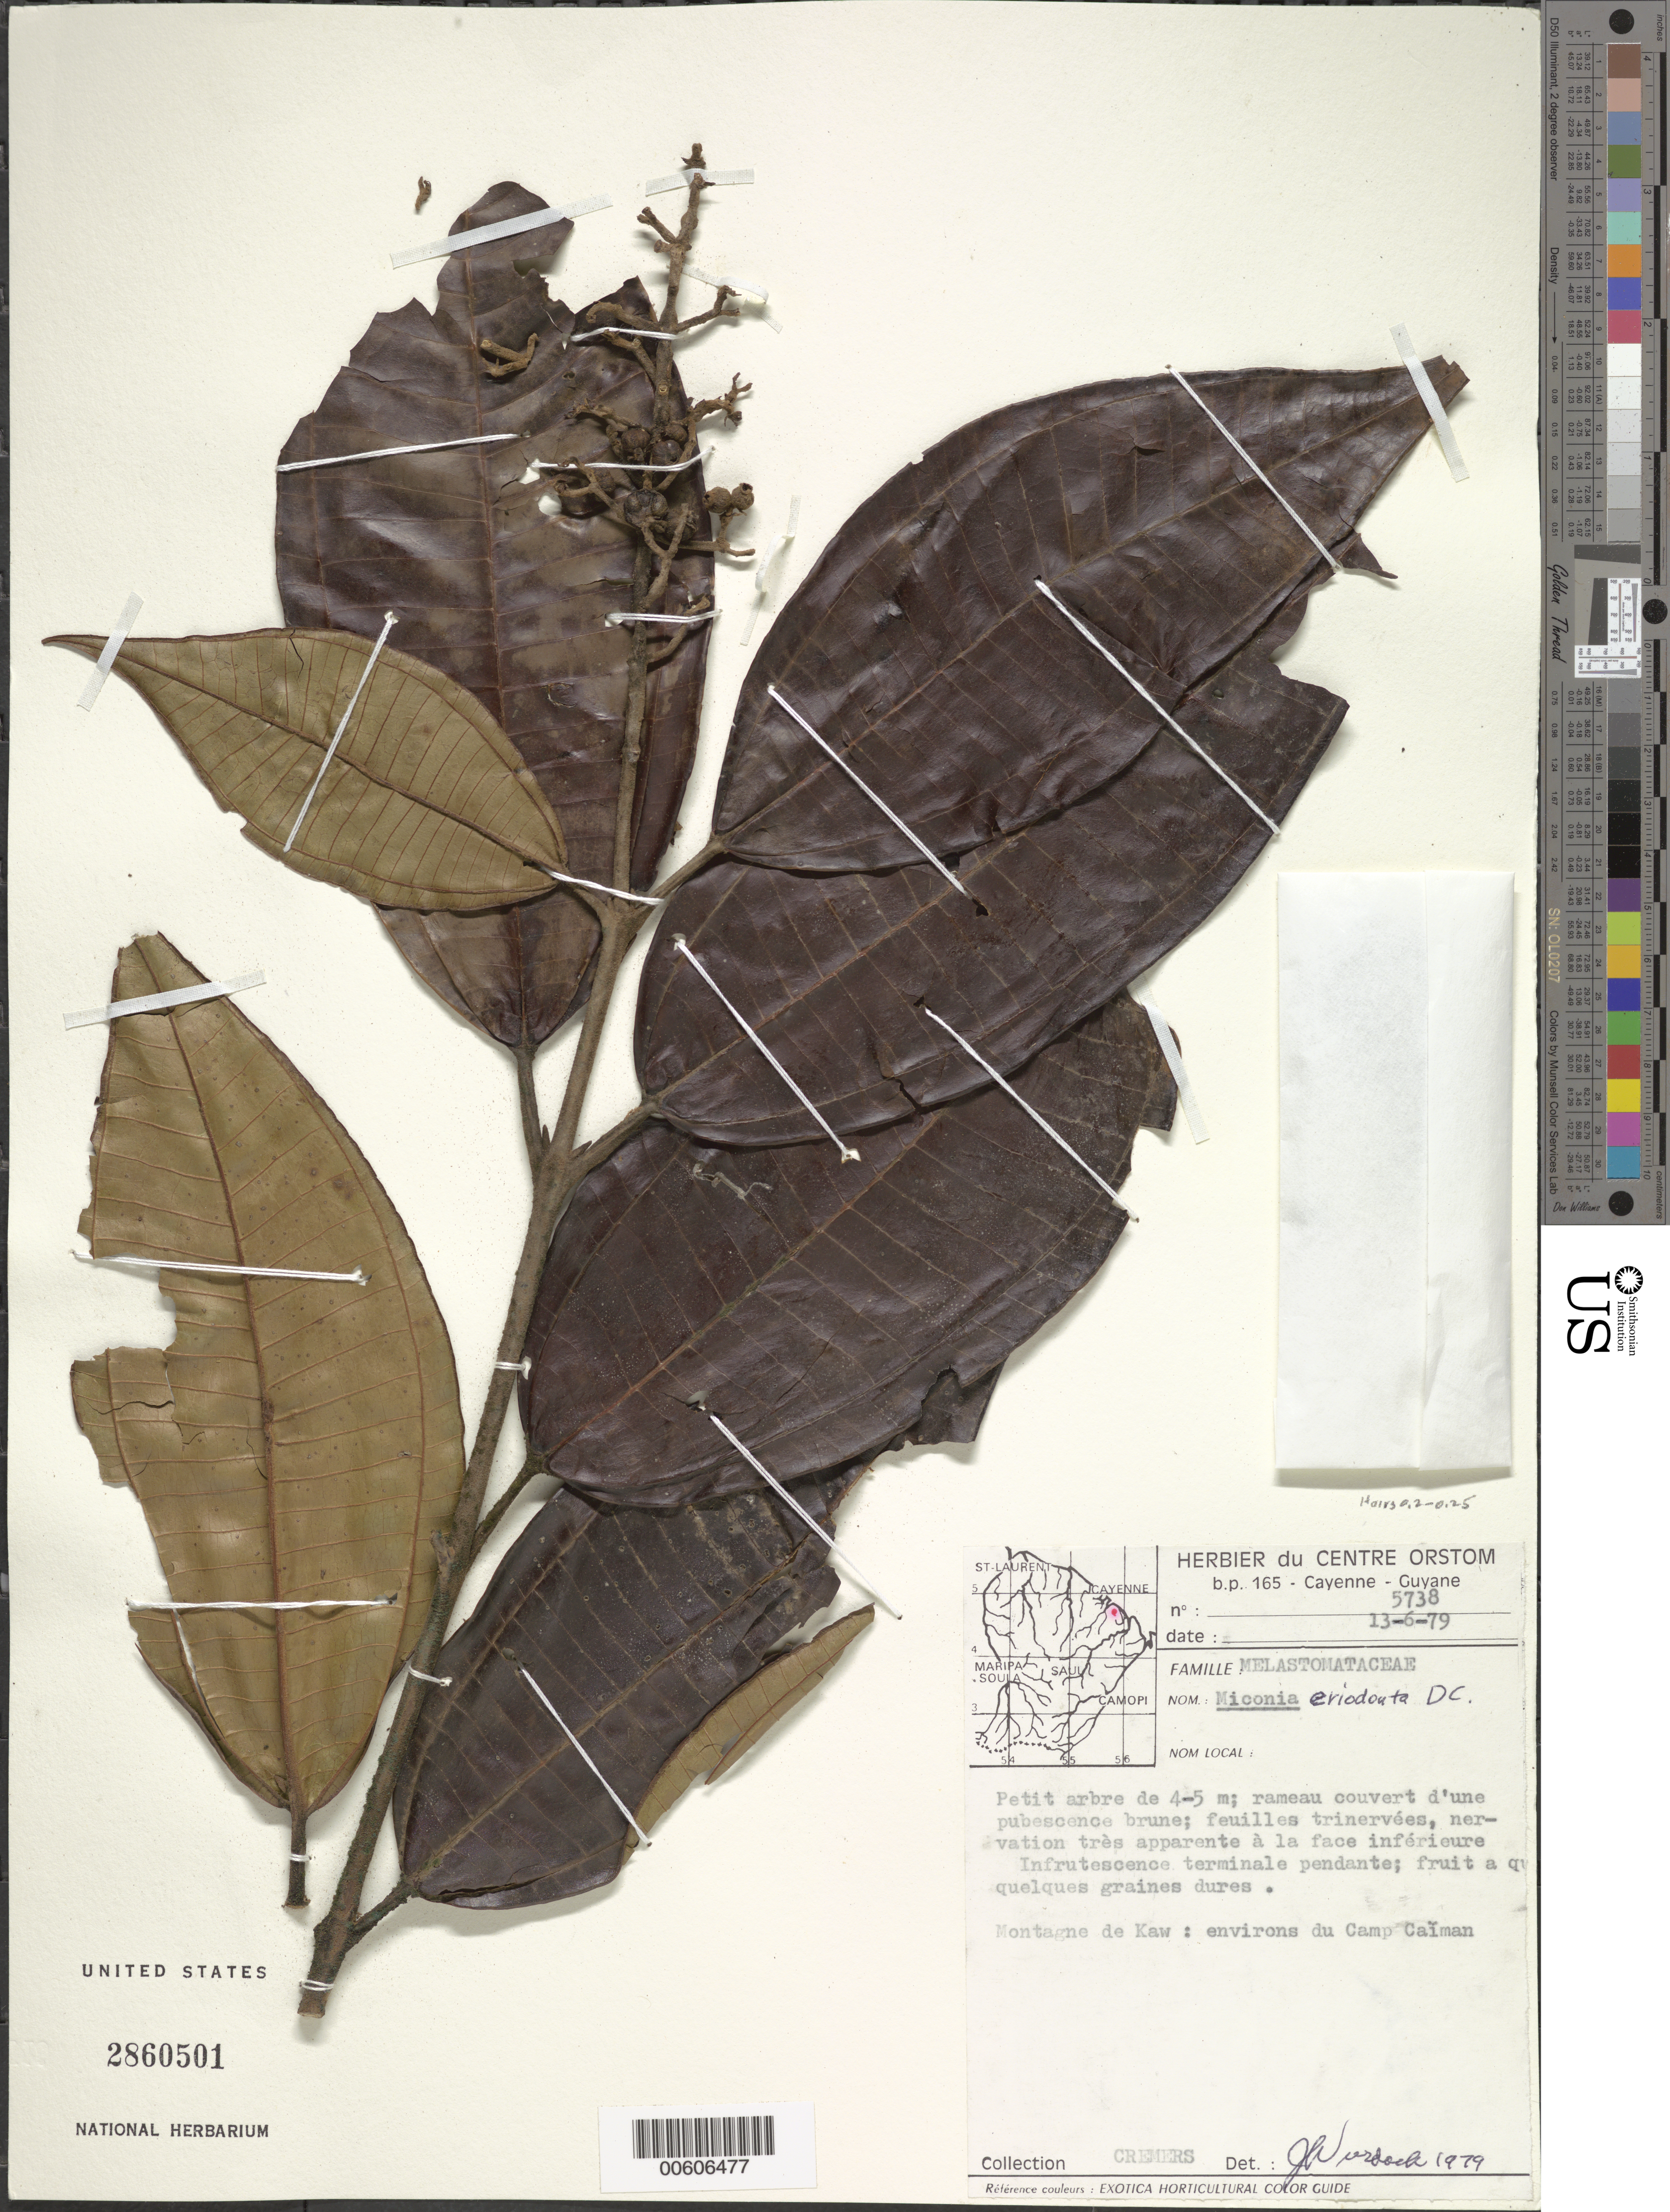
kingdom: Plantae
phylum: Tracheophyta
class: Magnoliopsida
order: Myrtales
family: Melastomataceae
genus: Miconia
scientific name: Miconia eriodonta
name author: DC.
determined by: Wurdack, John J., (US), US (UNITED STATES)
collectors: G. Cremers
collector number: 5738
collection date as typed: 13-Jun-79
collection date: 1979-06-13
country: French Guiana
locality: Montagne de Kaw, Camp Caïman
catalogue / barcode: US 2860501